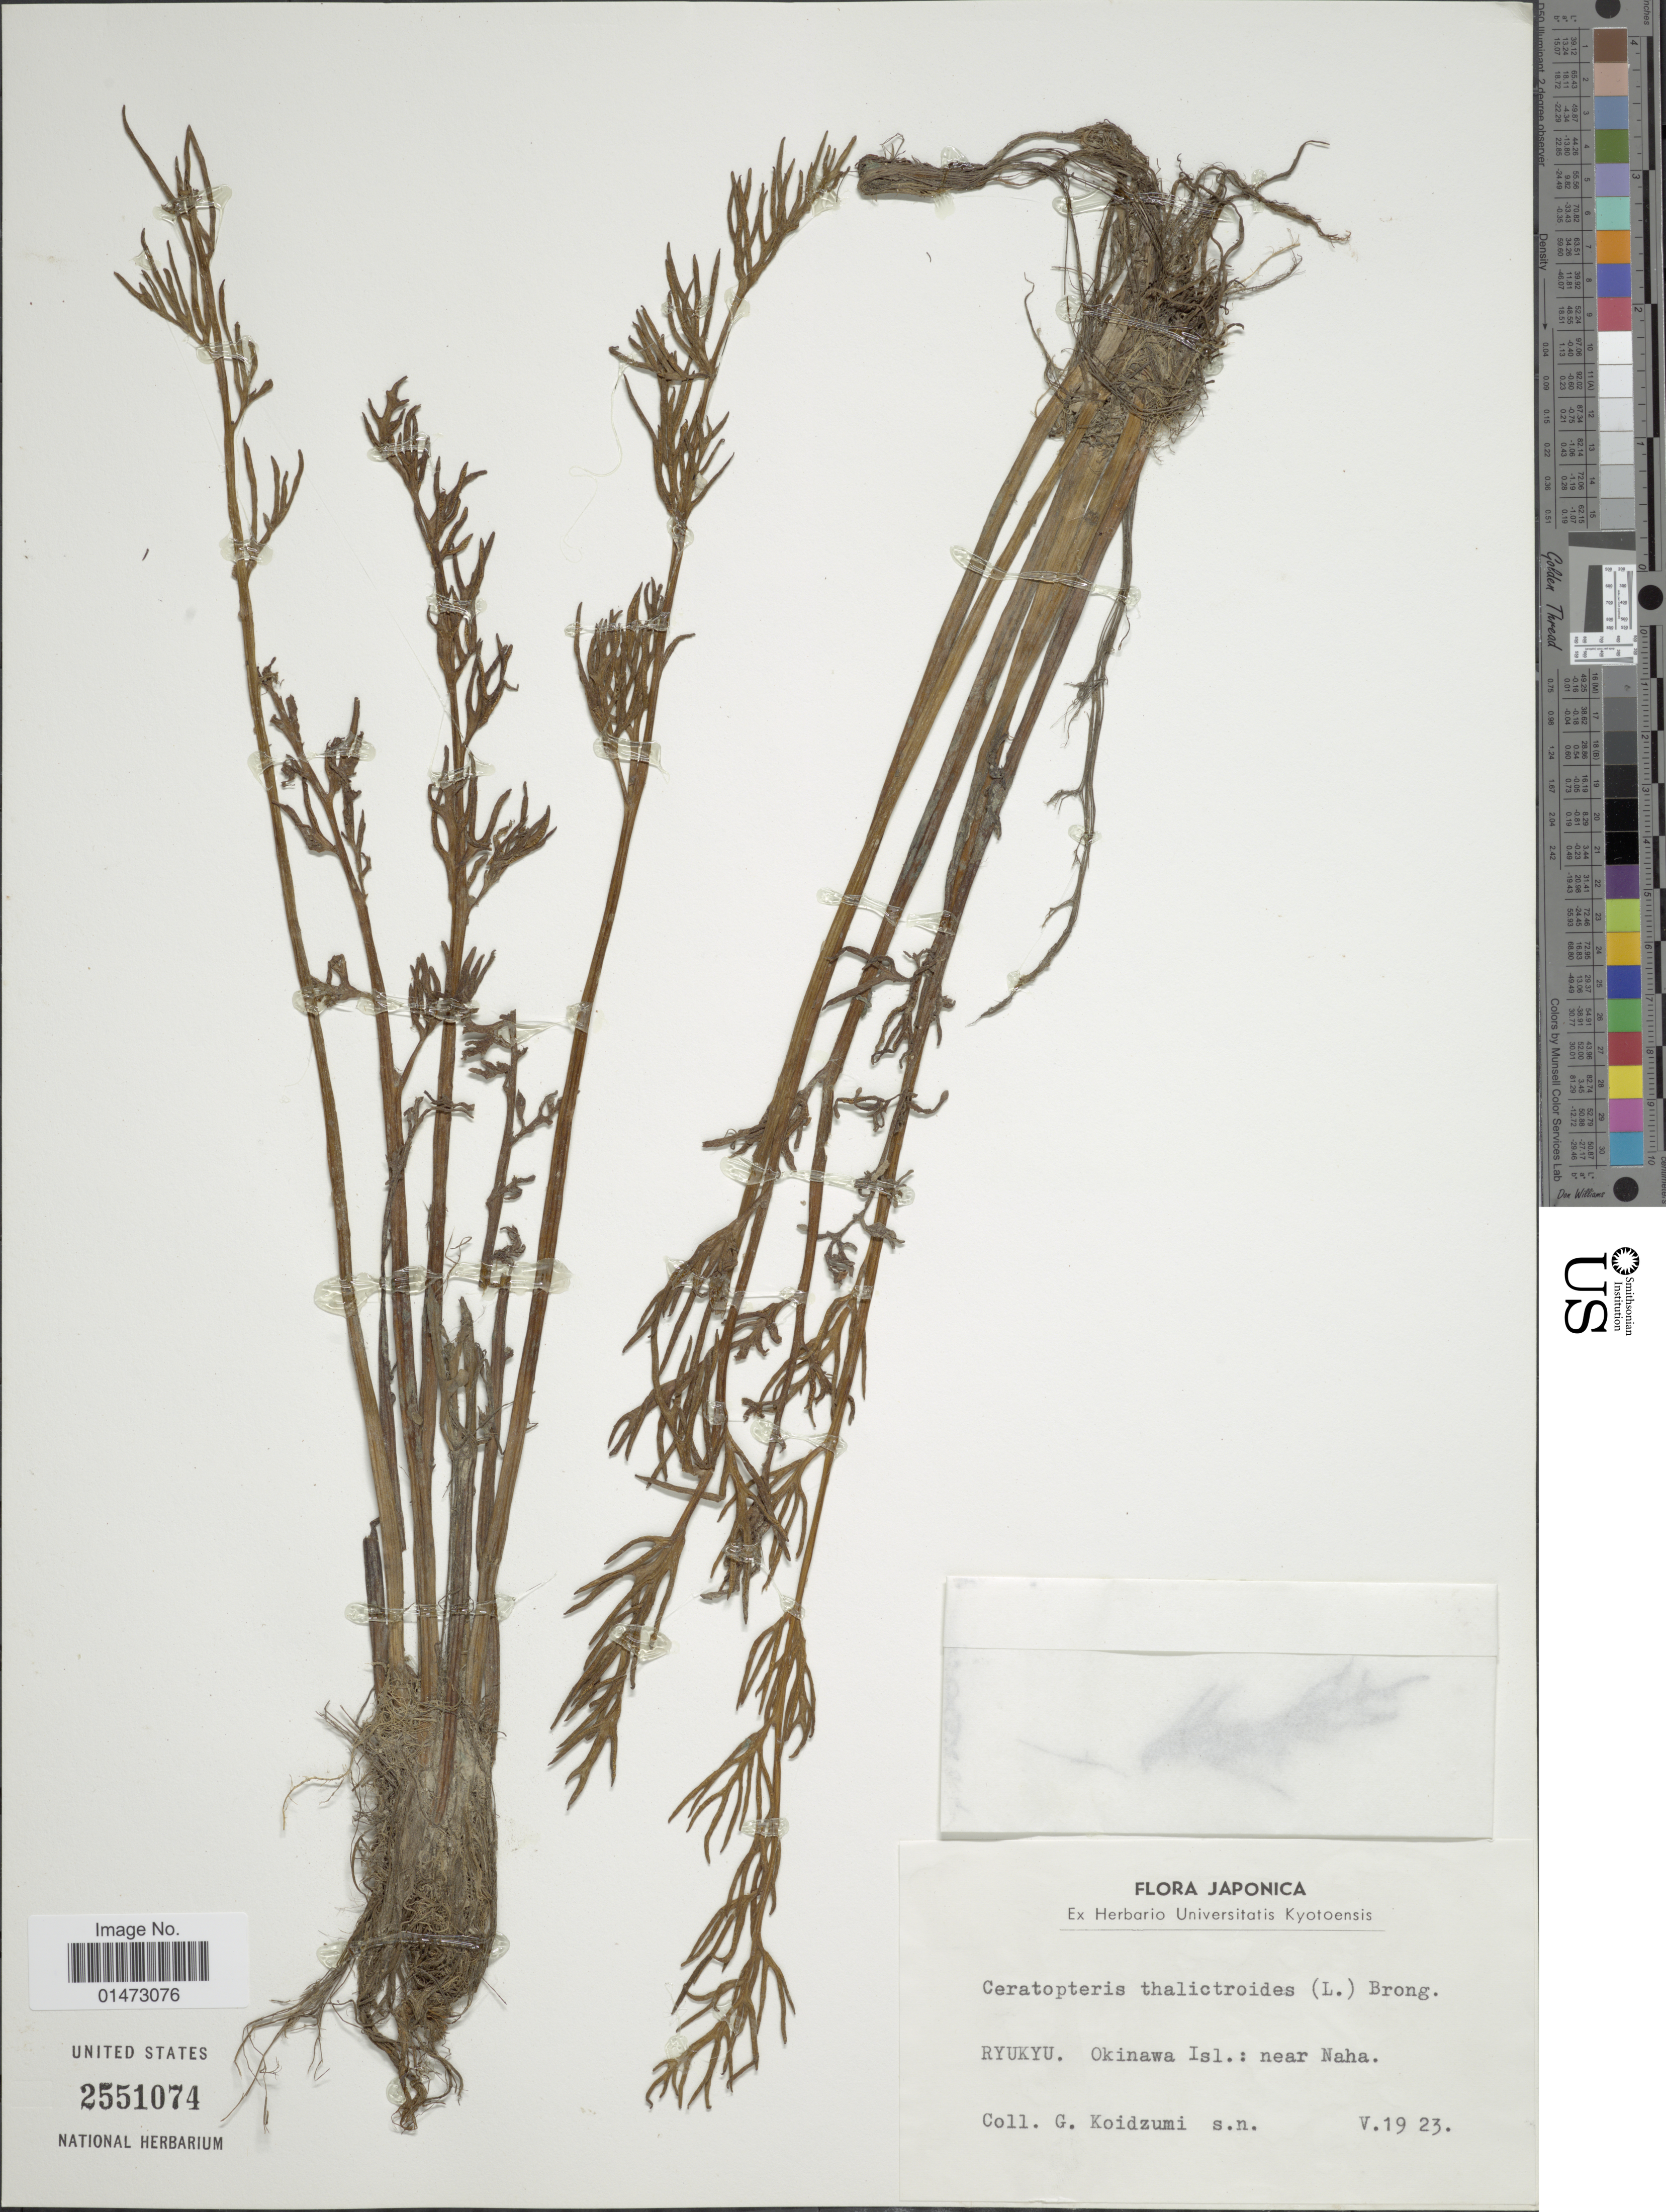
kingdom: Plantae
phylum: Tracheophyta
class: Polypodiopsida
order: Polypodiales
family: Pteridaceae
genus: Ceratopteris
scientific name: Ceratopteris thalictroides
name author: (L.) Brongn.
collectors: G. Koidzumi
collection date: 1923-05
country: Japan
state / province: Okinawa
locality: Ryukyu: near Naha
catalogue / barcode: US 2551074